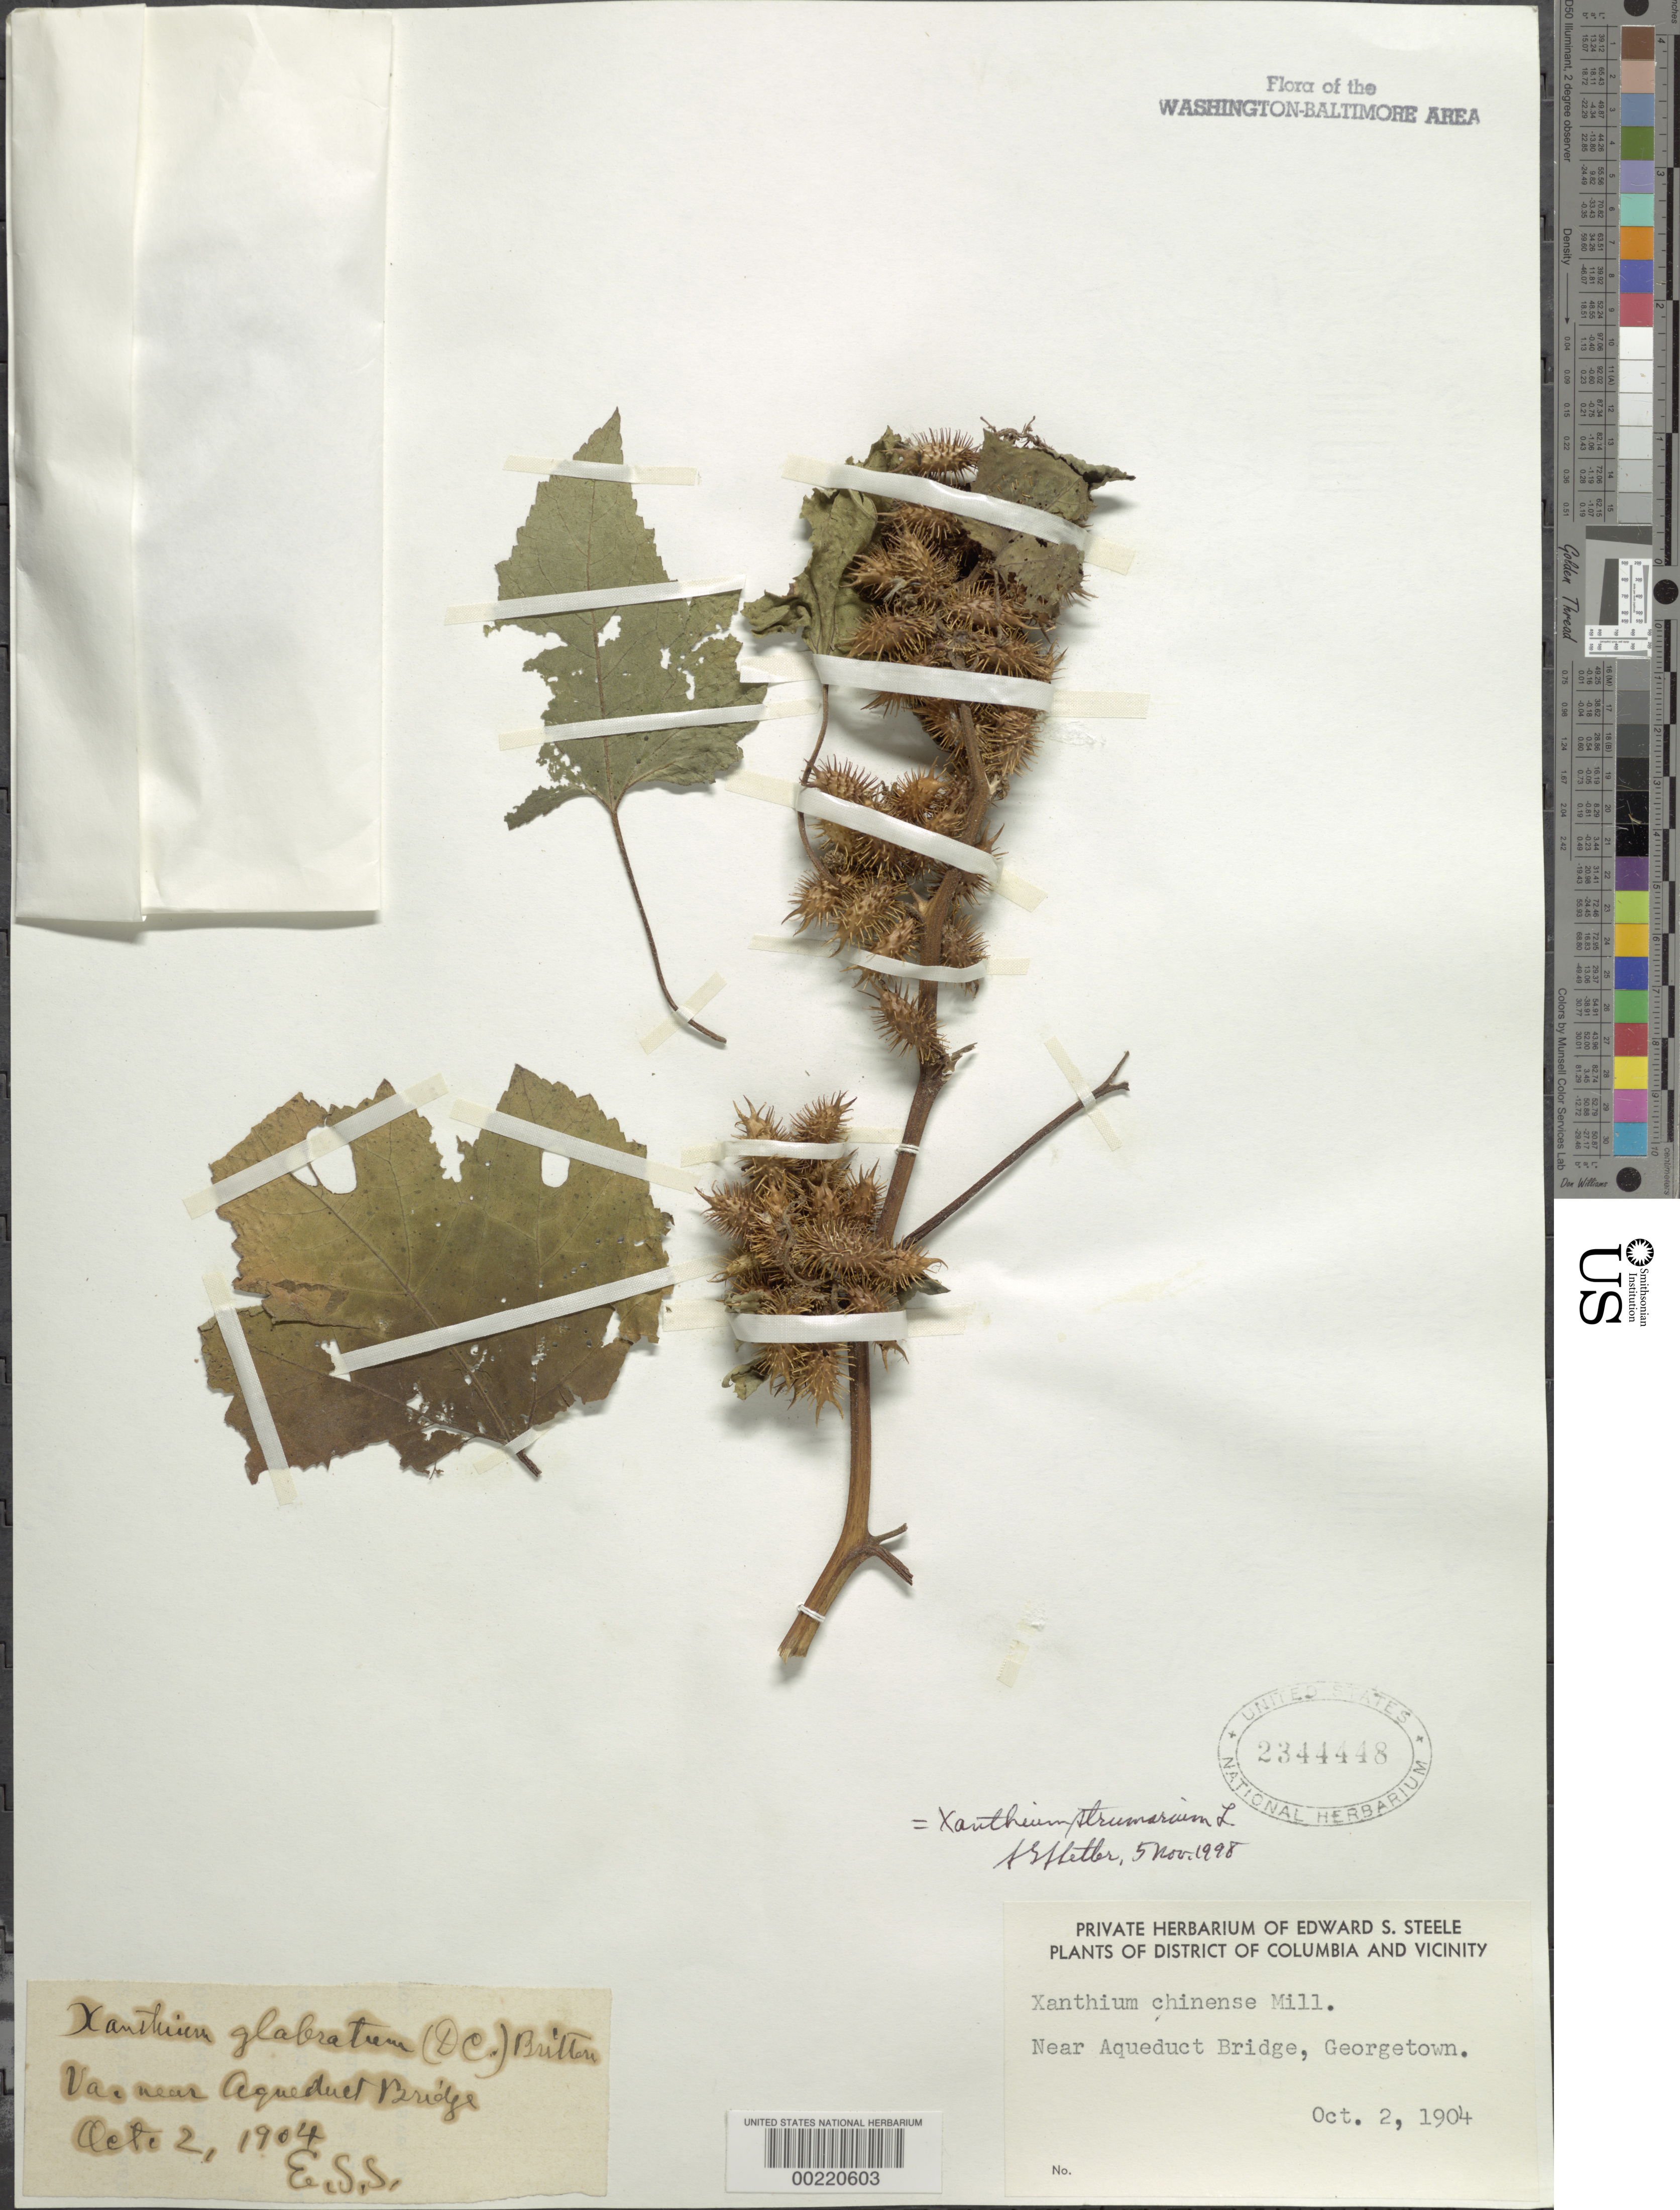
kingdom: Plantae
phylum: Tracheophyta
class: Magnoliopsida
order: Asterales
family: Asteraceae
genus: Xanthium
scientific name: Xanthium strumarium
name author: L.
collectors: E. Steele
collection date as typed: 02 Oct 1904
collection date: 1904-10-02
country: United States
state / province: District of Columbia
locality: Near Aqueduct Bridge, Georgetown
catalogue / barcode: US 2344448